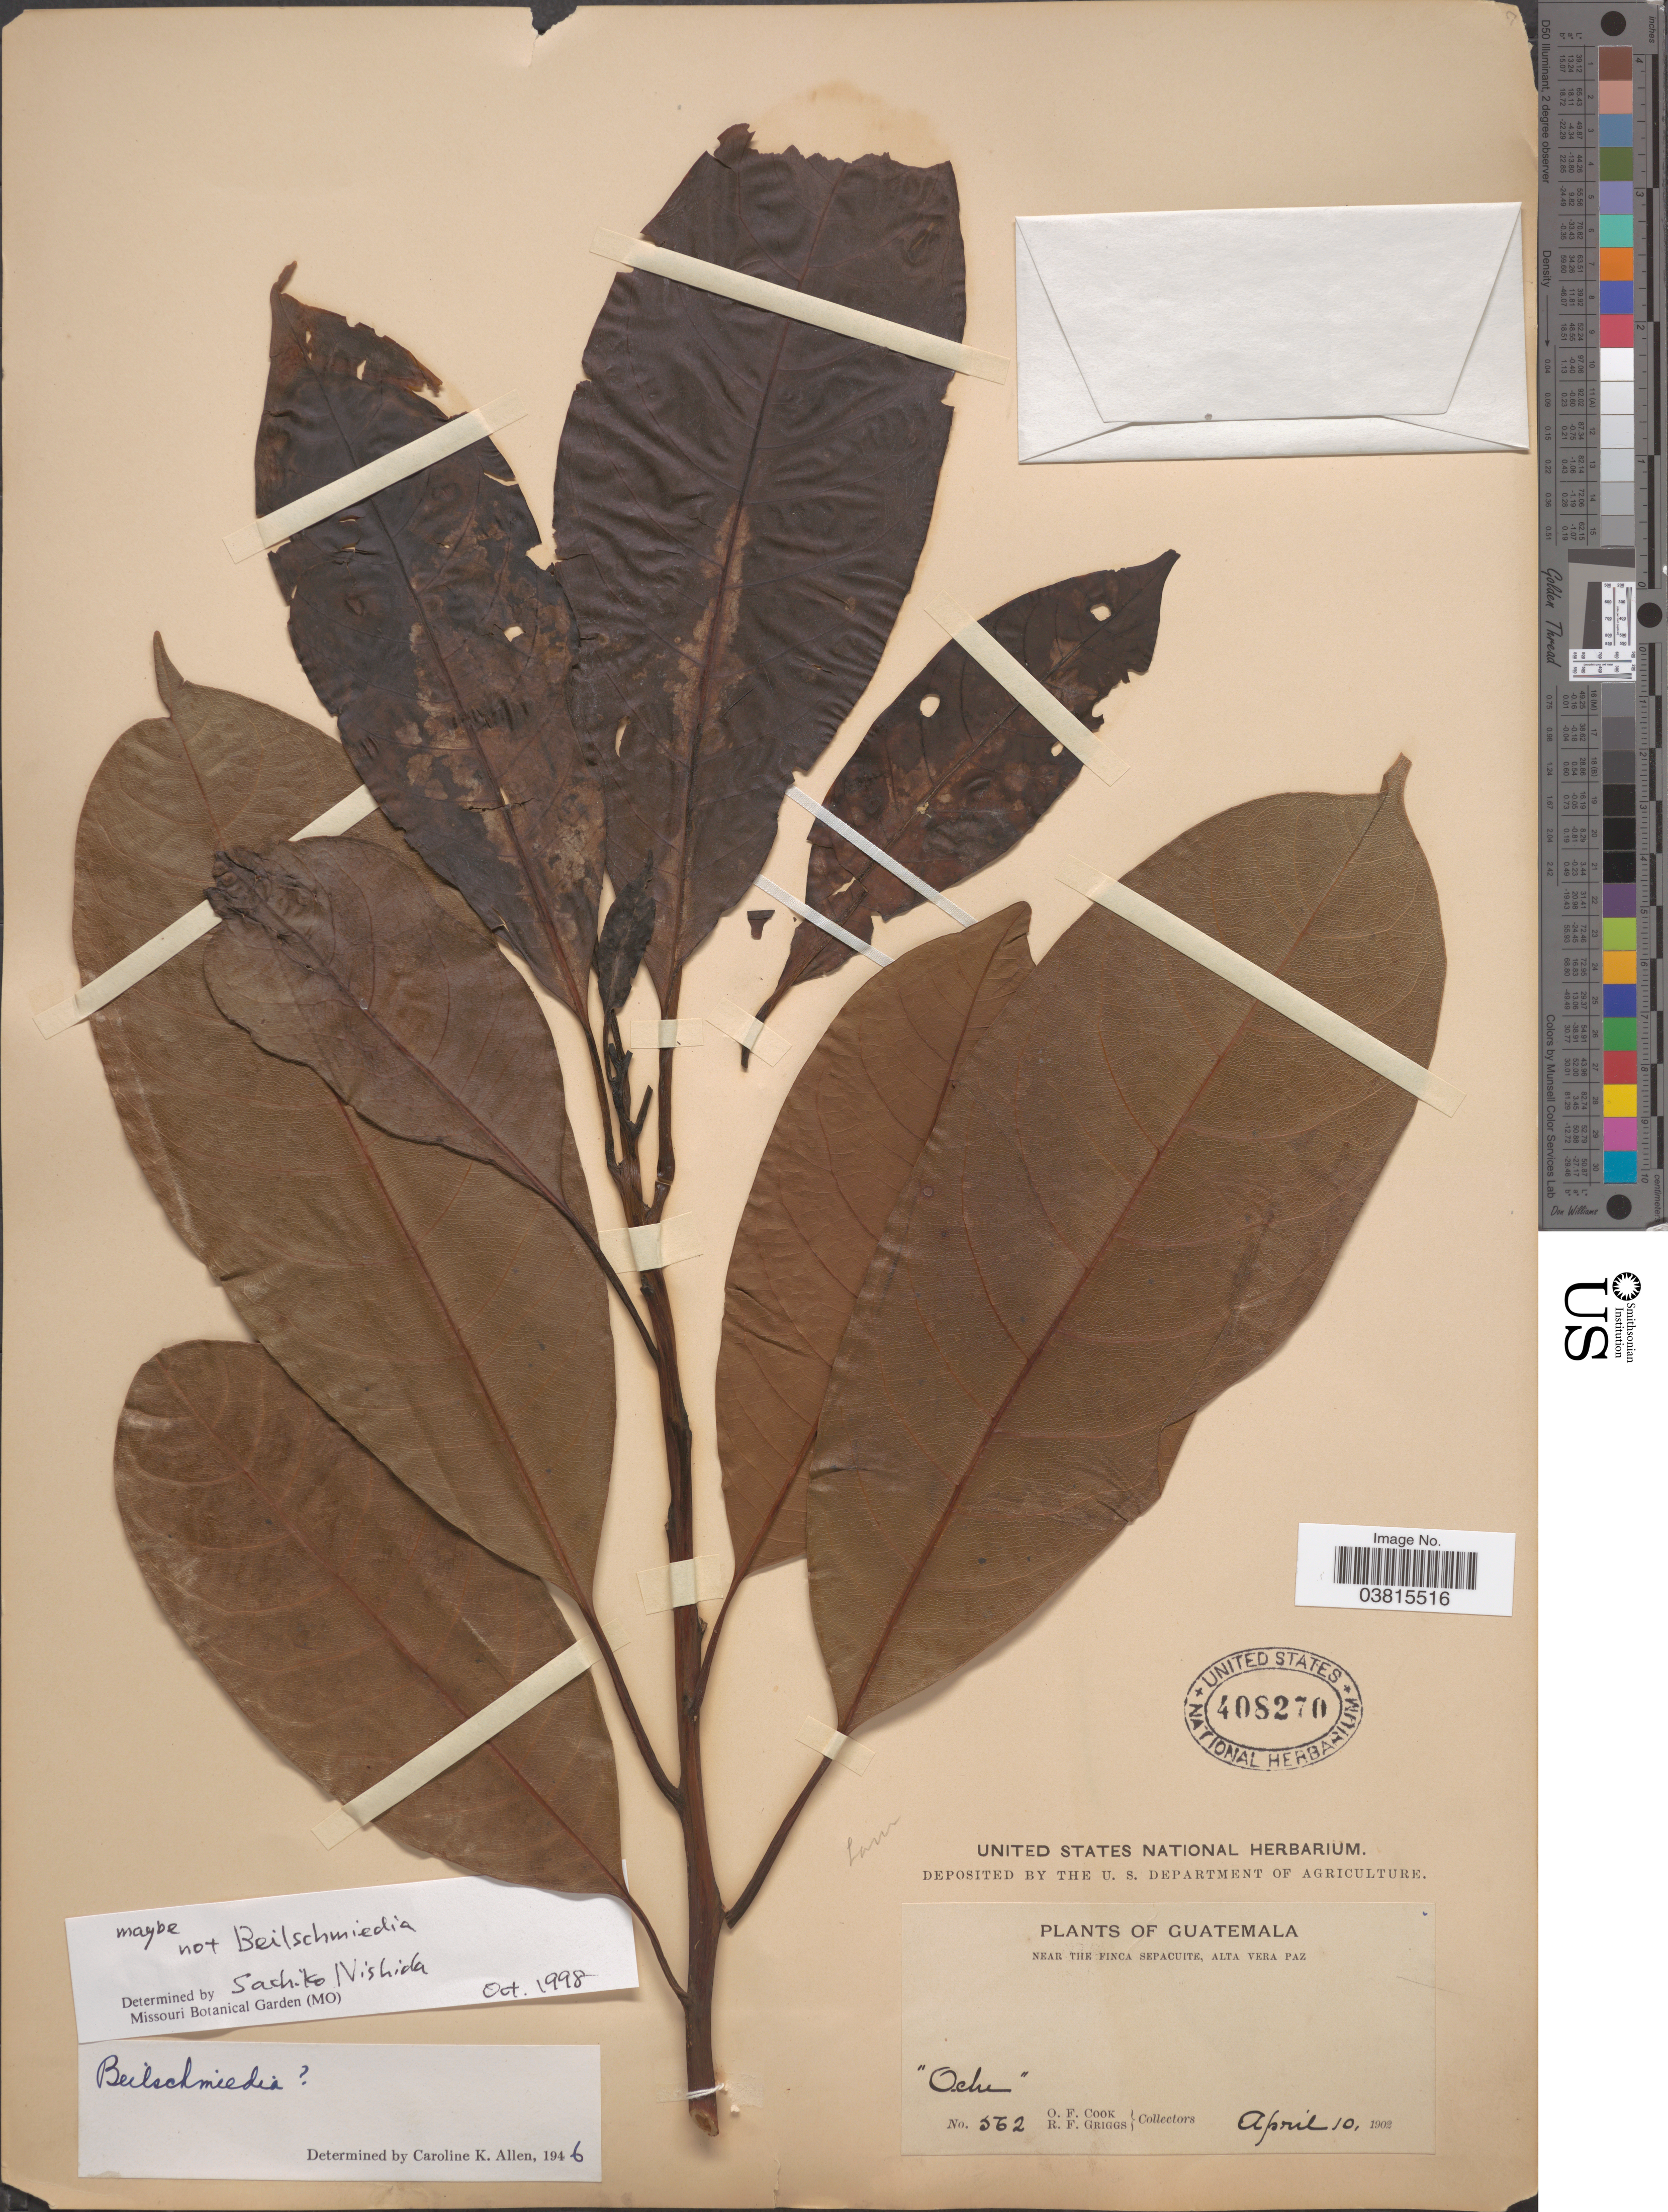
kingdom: Plantae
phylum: Tracheophyta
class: Magnoliopsida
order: Laurales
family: Lauraceae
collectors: O. F. Cook & R. F. Griggs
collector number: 562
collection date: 1902-04-10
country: Guatemala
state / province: Alta Verapaz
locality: Near the Finca Sepacuite.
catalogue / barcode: US 408270